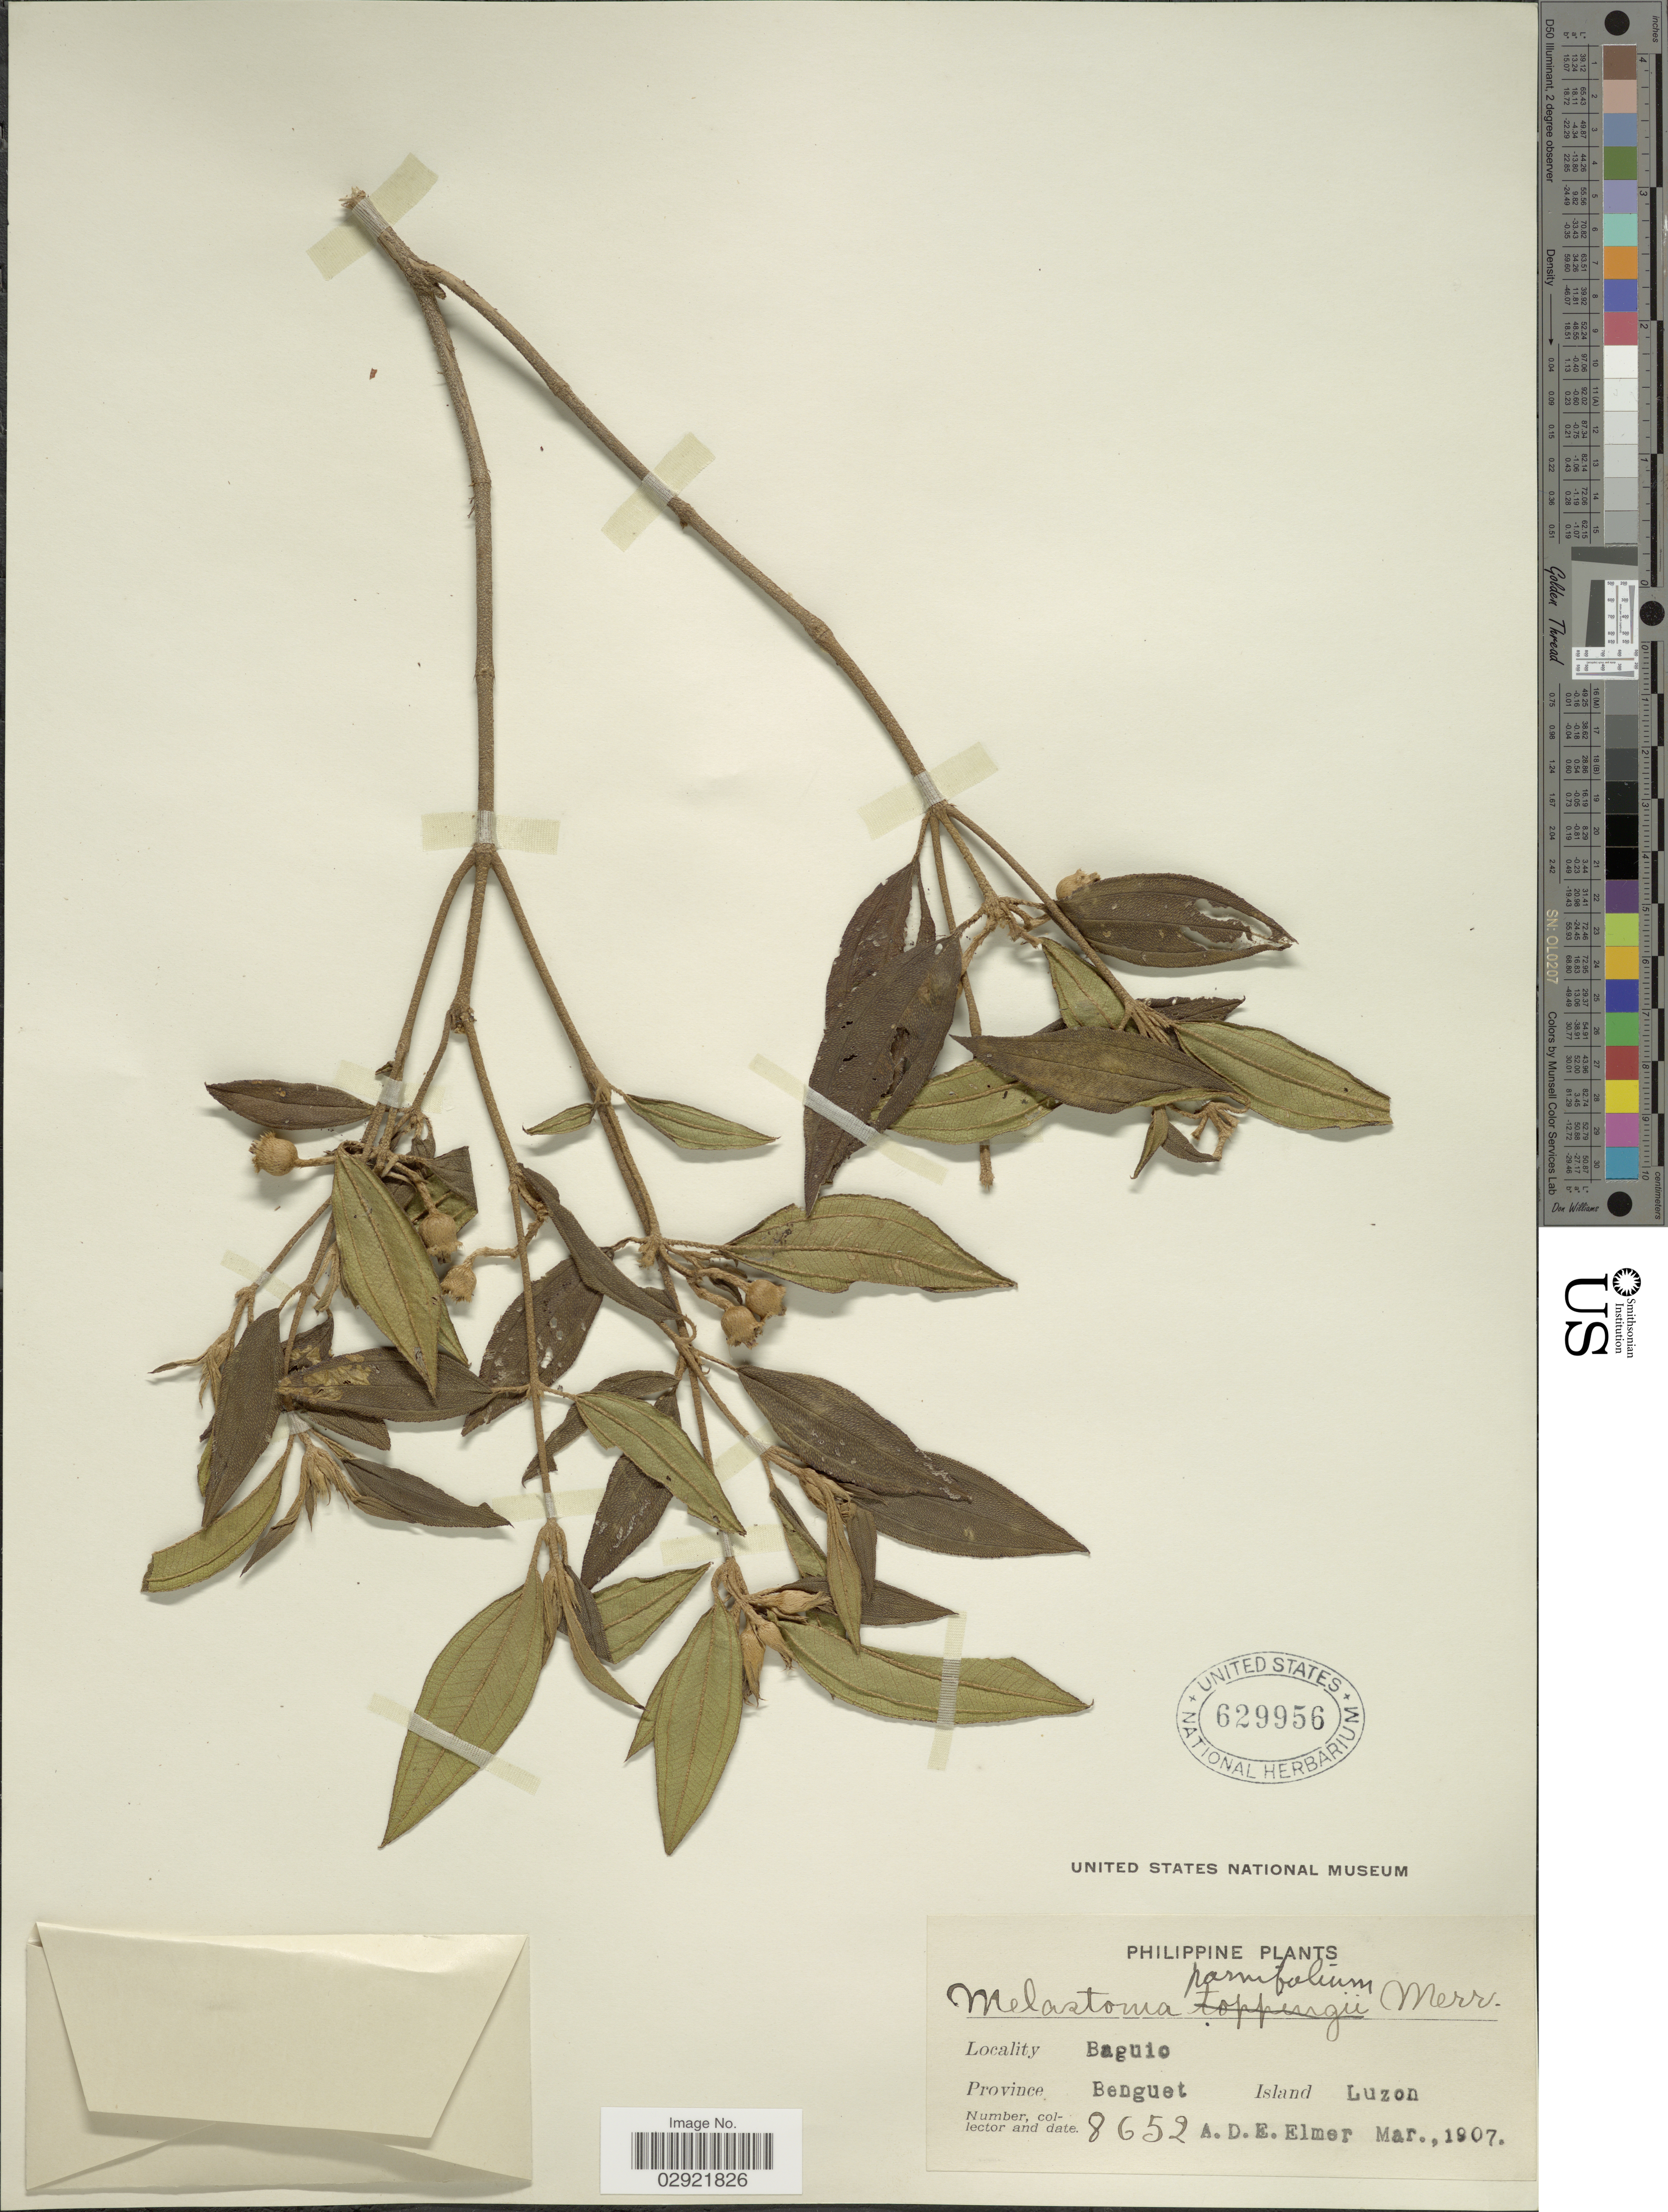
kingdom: Plantae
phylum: Tracheophyta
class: Magnoliopsida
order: Myrtales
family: Melastomataceae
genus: Melastoma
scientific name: Melastoma malabathricum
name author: L.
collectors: A. D. E. Elmer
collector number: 8652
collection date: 1907-03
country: Philippines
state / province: Cordillera (Administrative Region)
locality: Baguio. Province Benguet. Island Luzon.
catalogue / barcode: US 629956